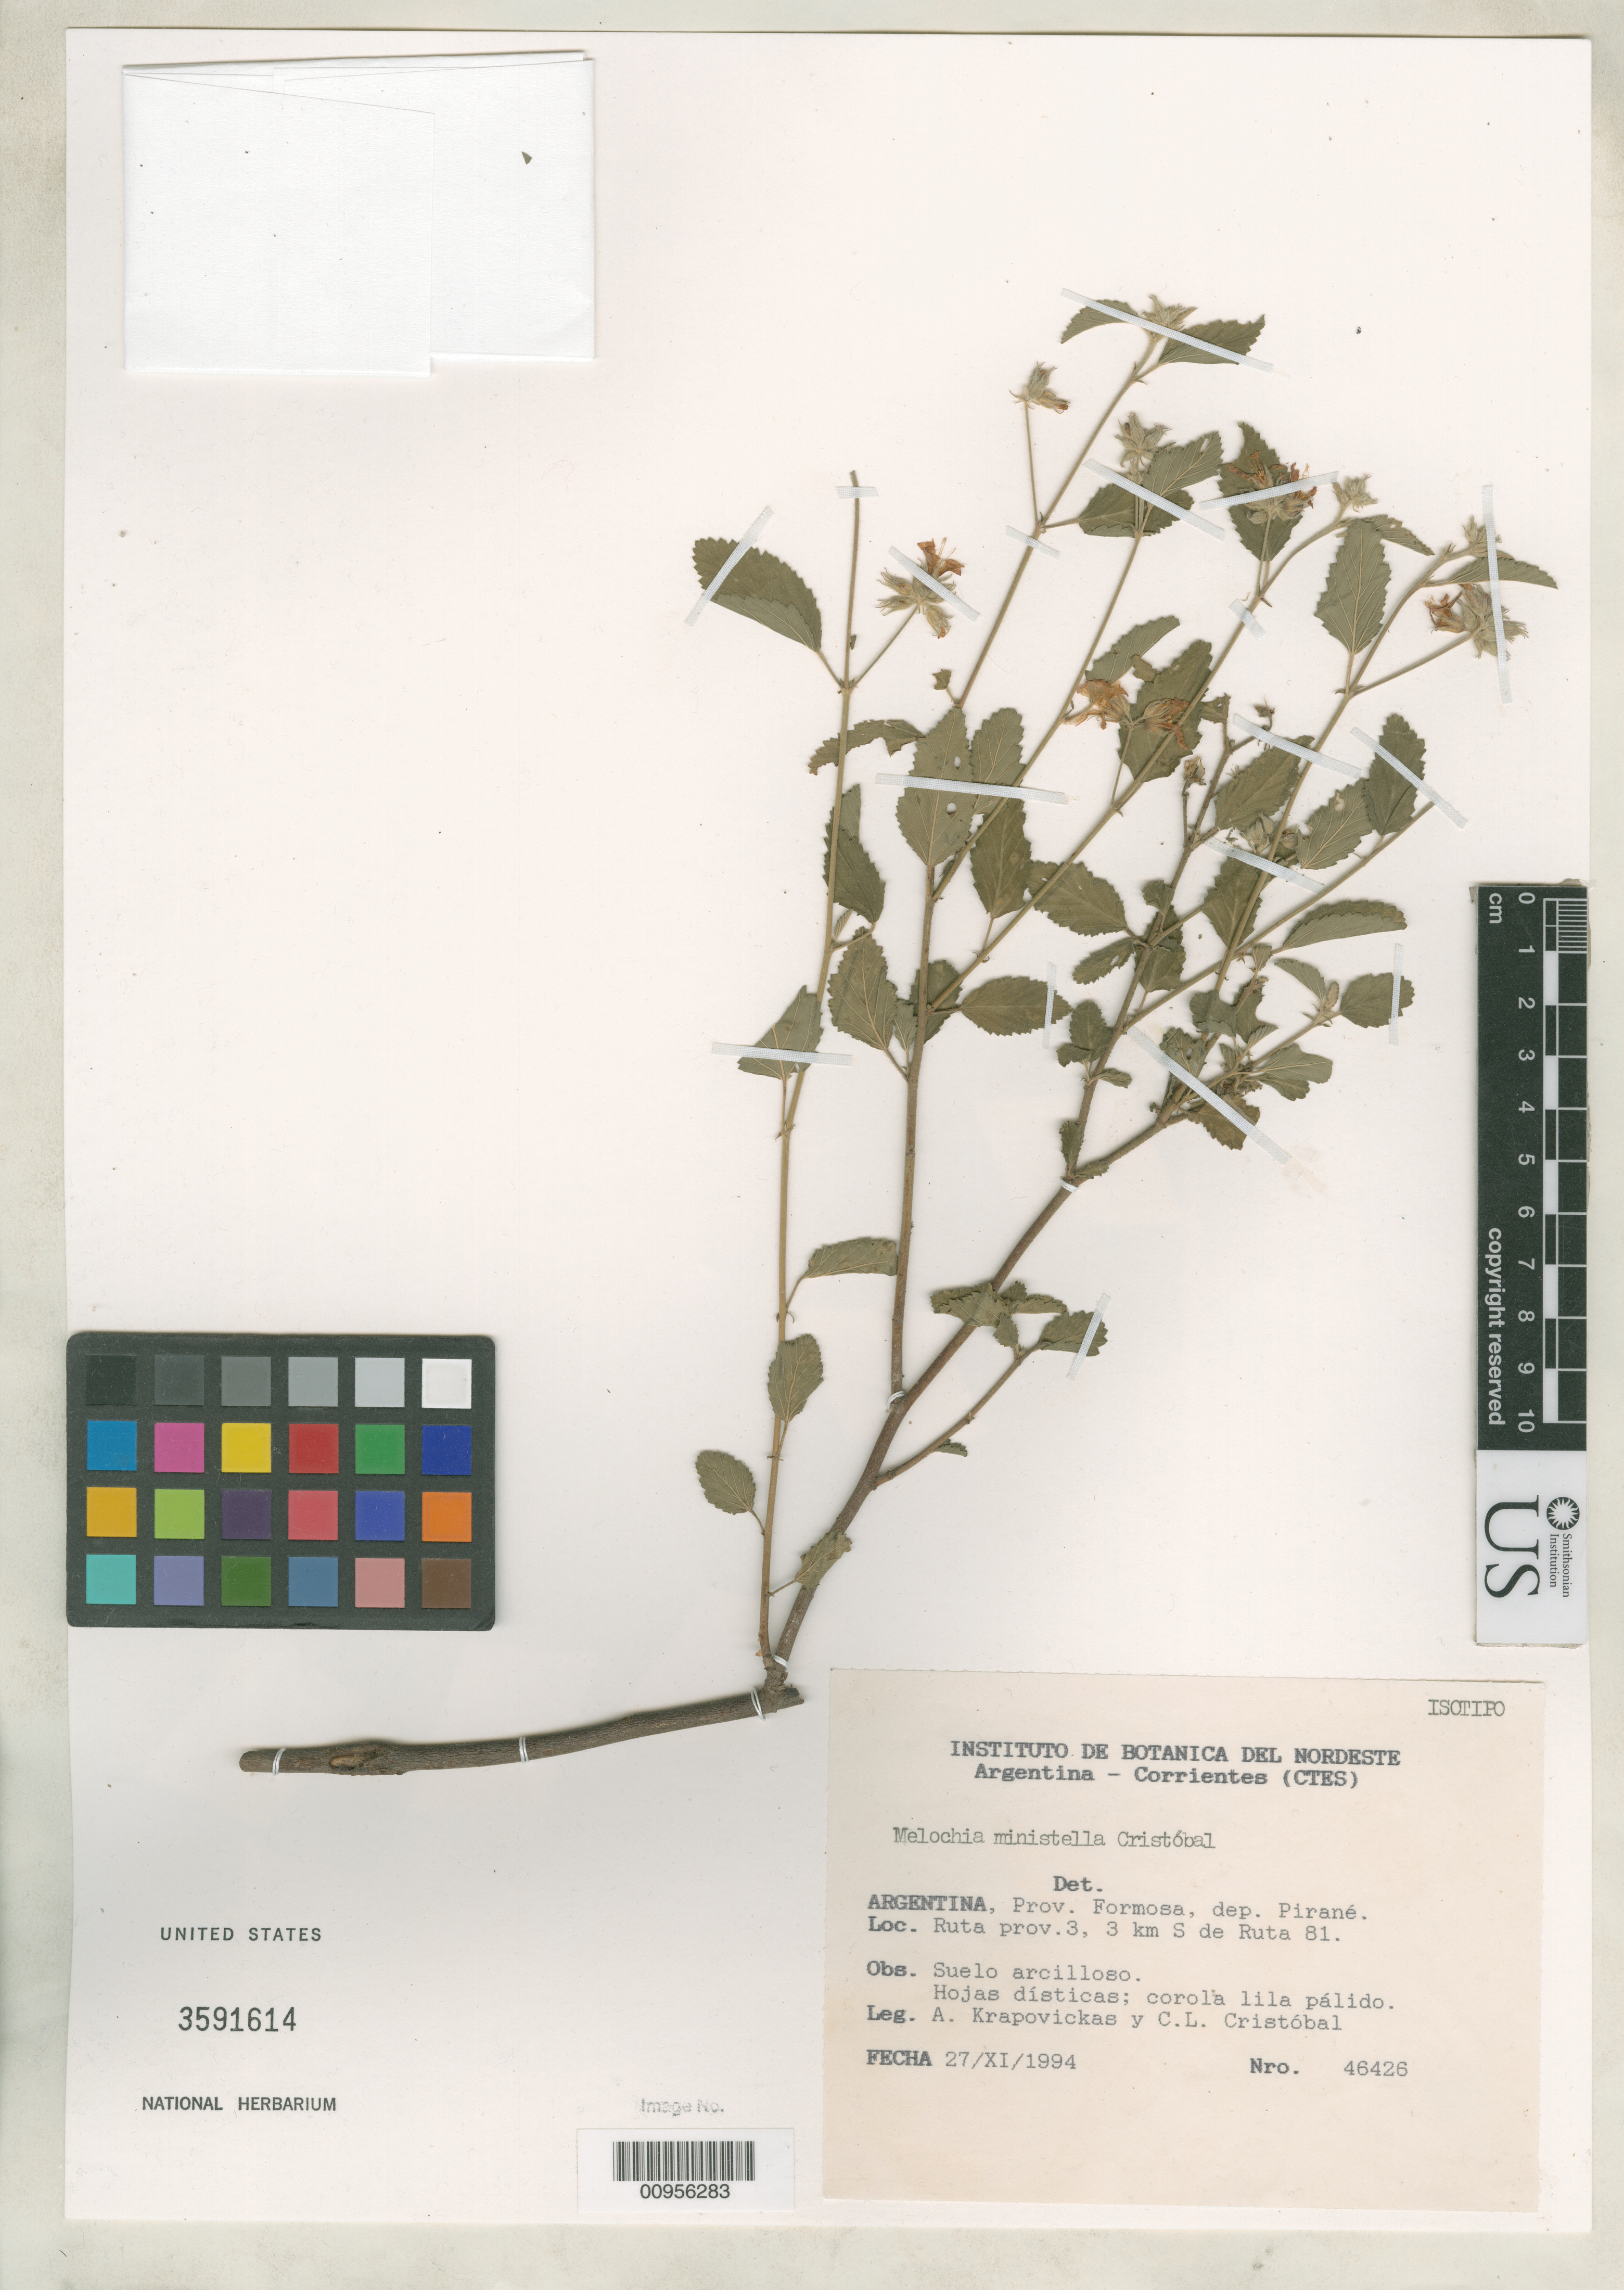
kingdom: Plantae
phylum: Tracheophyta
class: Magnoliopsida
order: Malvales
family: Malvaceae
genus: Melochia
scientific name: Melochia ministella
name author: Cristóbal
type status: Isotype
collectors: A. Krapovickas & C. L. Cristóbal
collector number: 46426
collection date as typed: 27 Nov 1994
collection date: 1994-11-27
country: Argentina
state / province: Formosa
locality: Prov. Formosa, dep. Pirané, Ruta prov. 3, 3 km S de Ruta 81.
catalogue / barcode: US 3591614